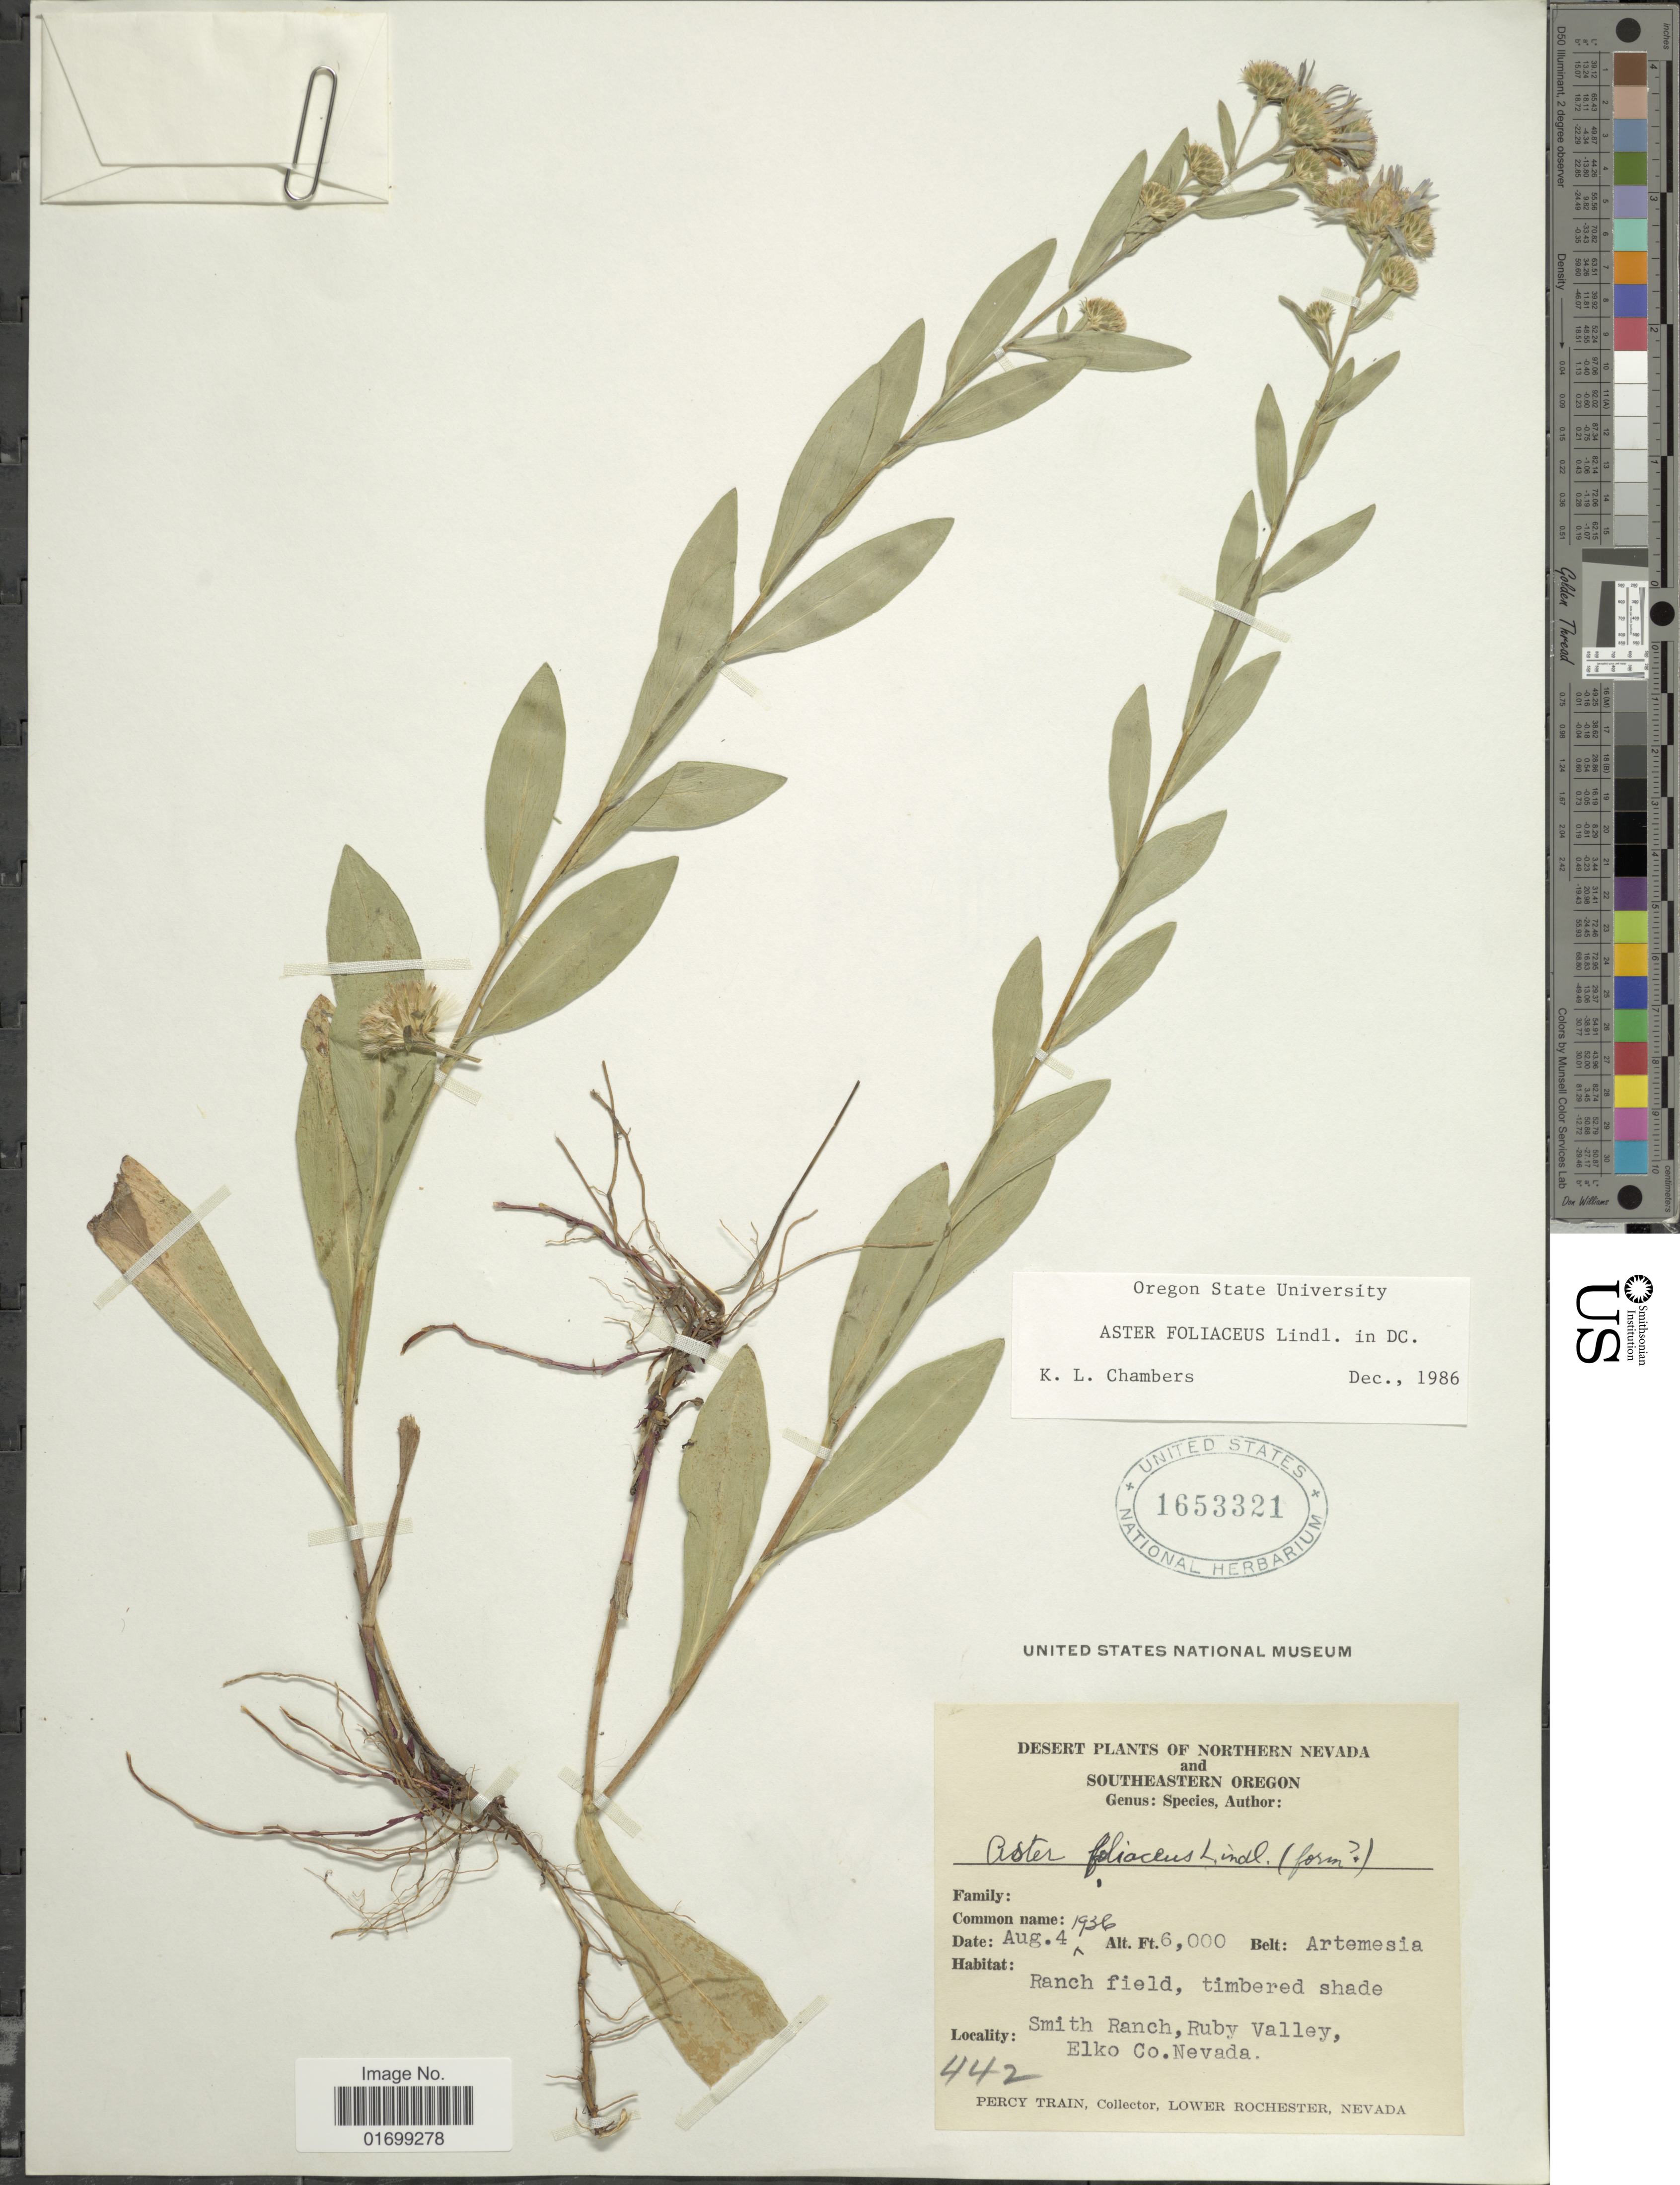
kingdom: Plantae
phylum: Tracheophyta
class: Magnoliopsida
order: Asterales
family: Asteraceae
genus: Symphyotrichum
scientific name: Symphyotrichum foliaceum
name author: (Lindl. ex DC.) G.L. Nesom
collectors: P. Train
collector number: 442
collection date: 1936-08-04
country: United States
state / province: Nevada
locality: Northern Nevada, Ranch field, timbered shade, Smith Ranch, Ruby Valley, Elko Co.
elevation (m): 1829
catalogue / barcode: US 1653321